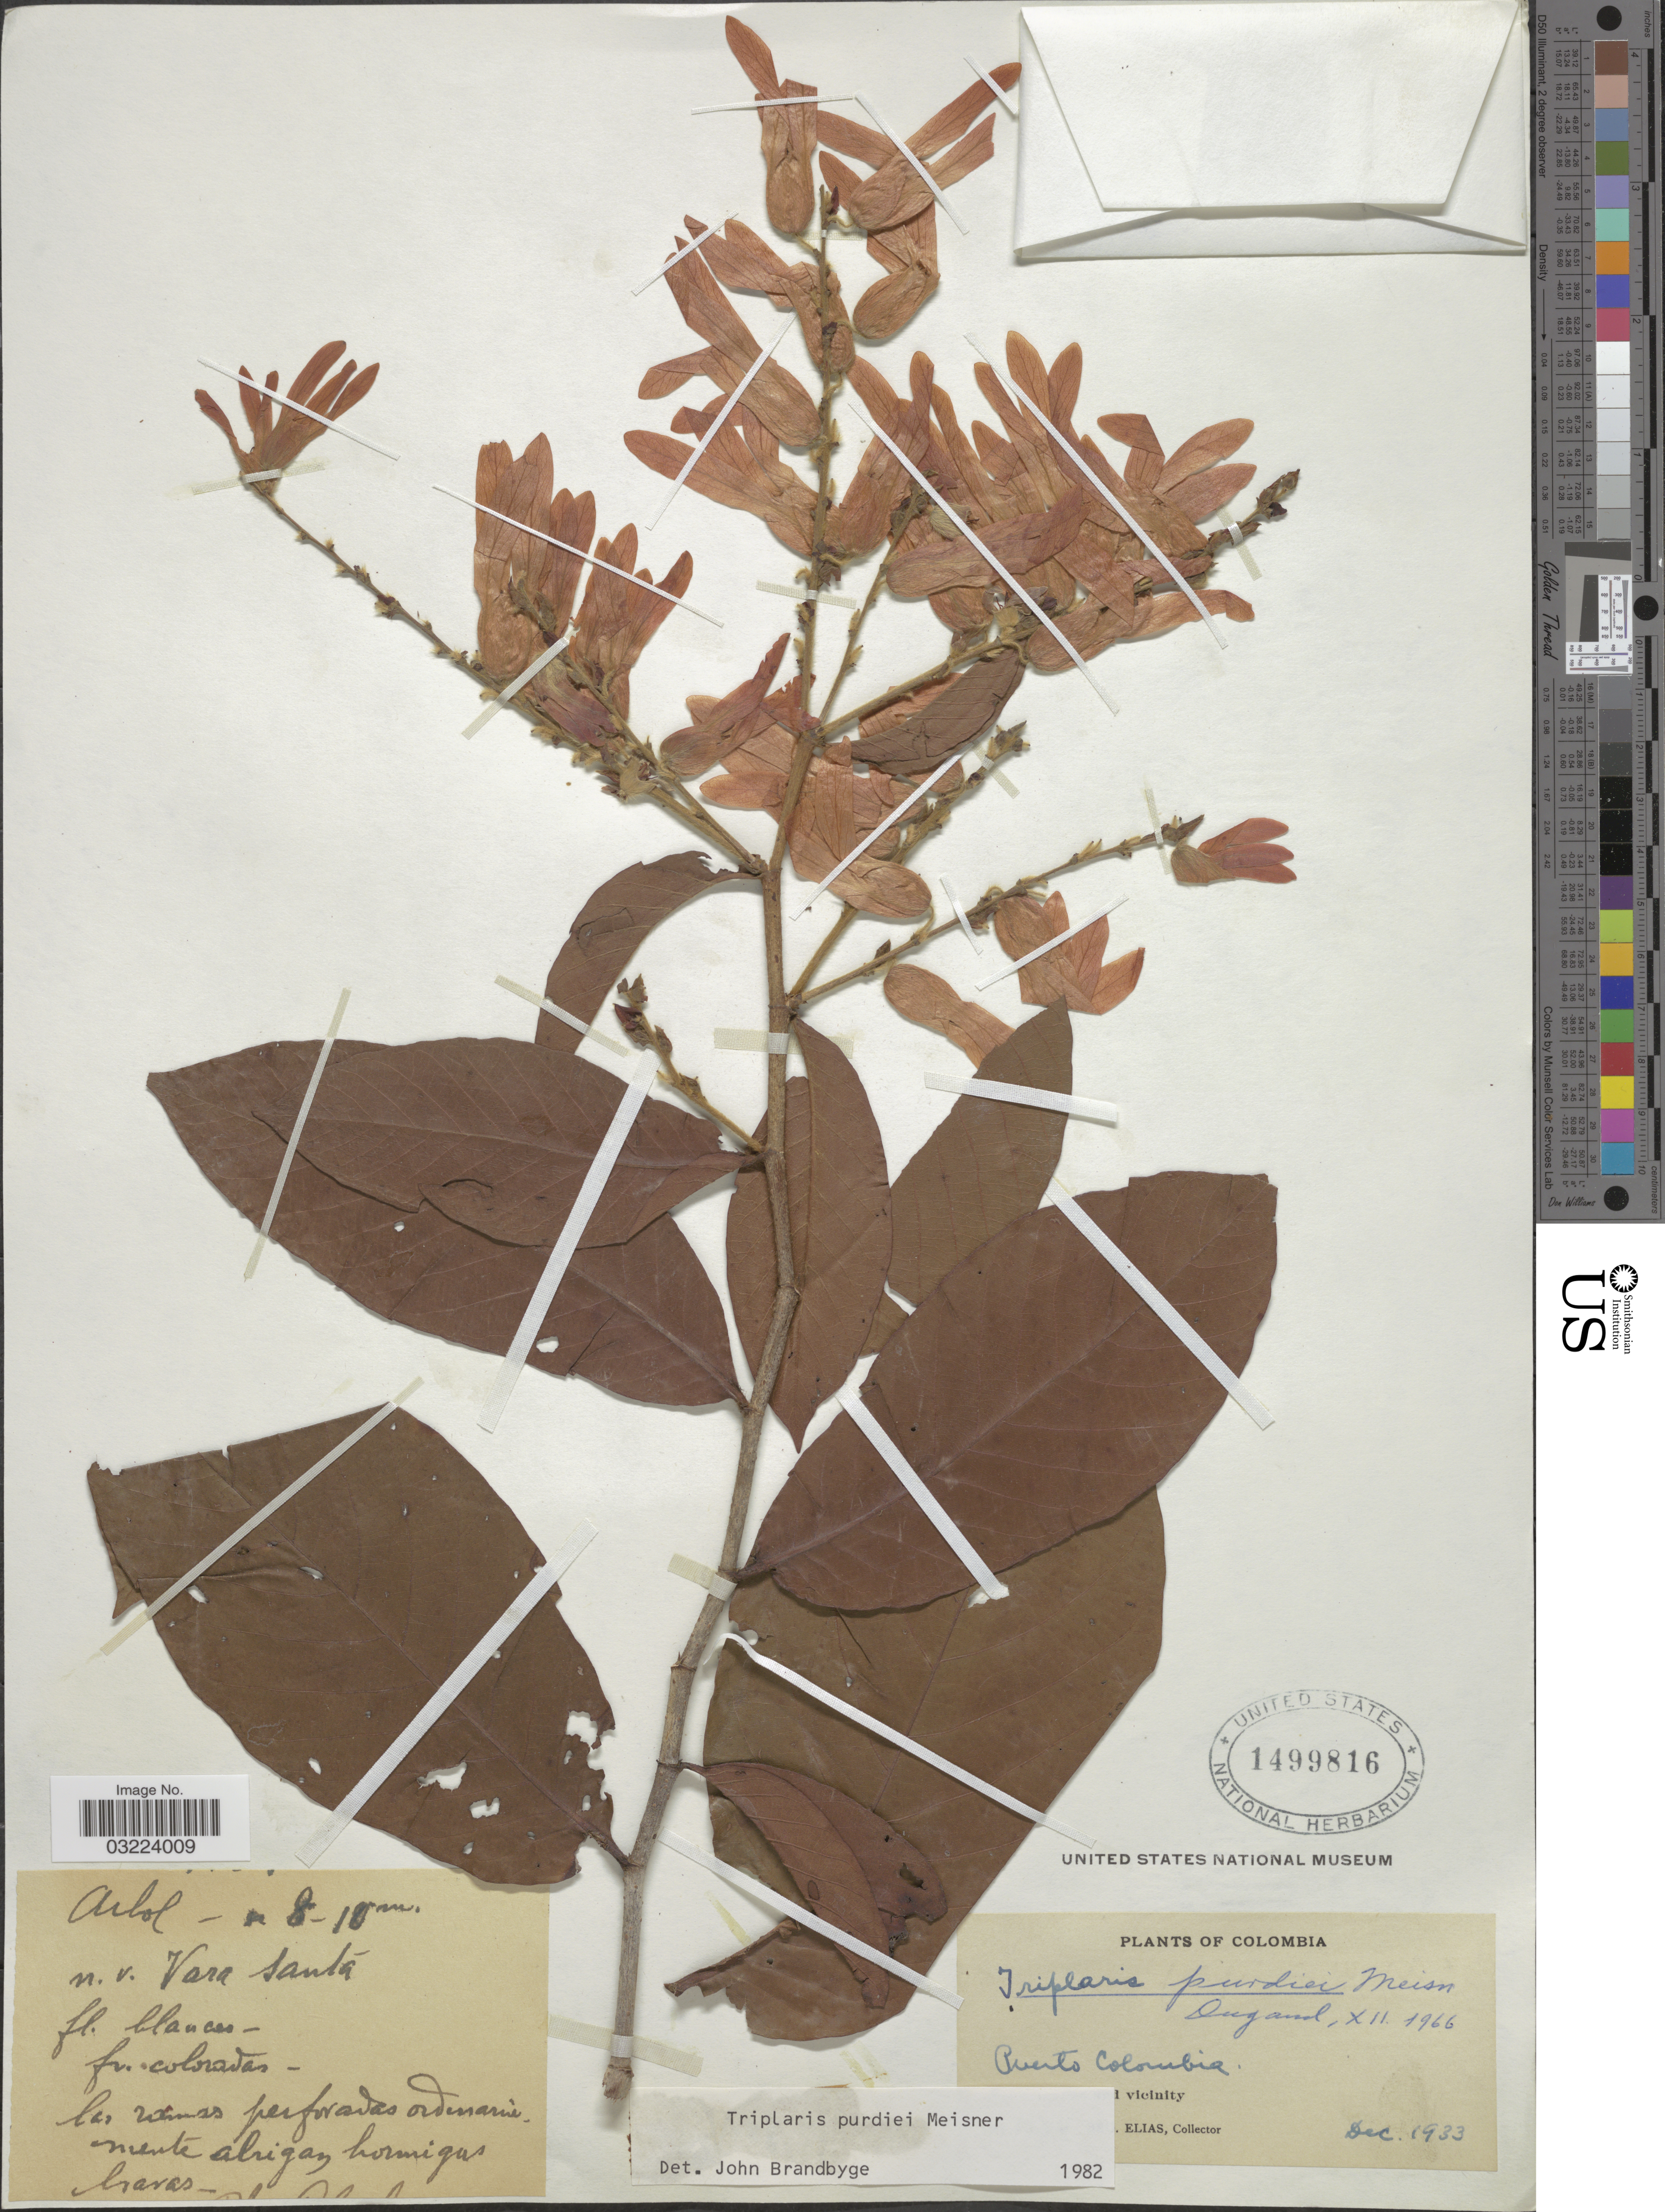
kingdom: Plantae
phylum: Tracheophyta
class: Magnoliopsida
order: Caryophyllales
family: Polygonaceae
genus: Triplaris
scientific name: Triplaris purdiei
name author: Meisn.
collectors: Bro. Elias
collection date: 1933-12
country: Colombia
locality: Puerto Colombia. [illegible text] vicinity.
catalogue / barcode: US 1499816